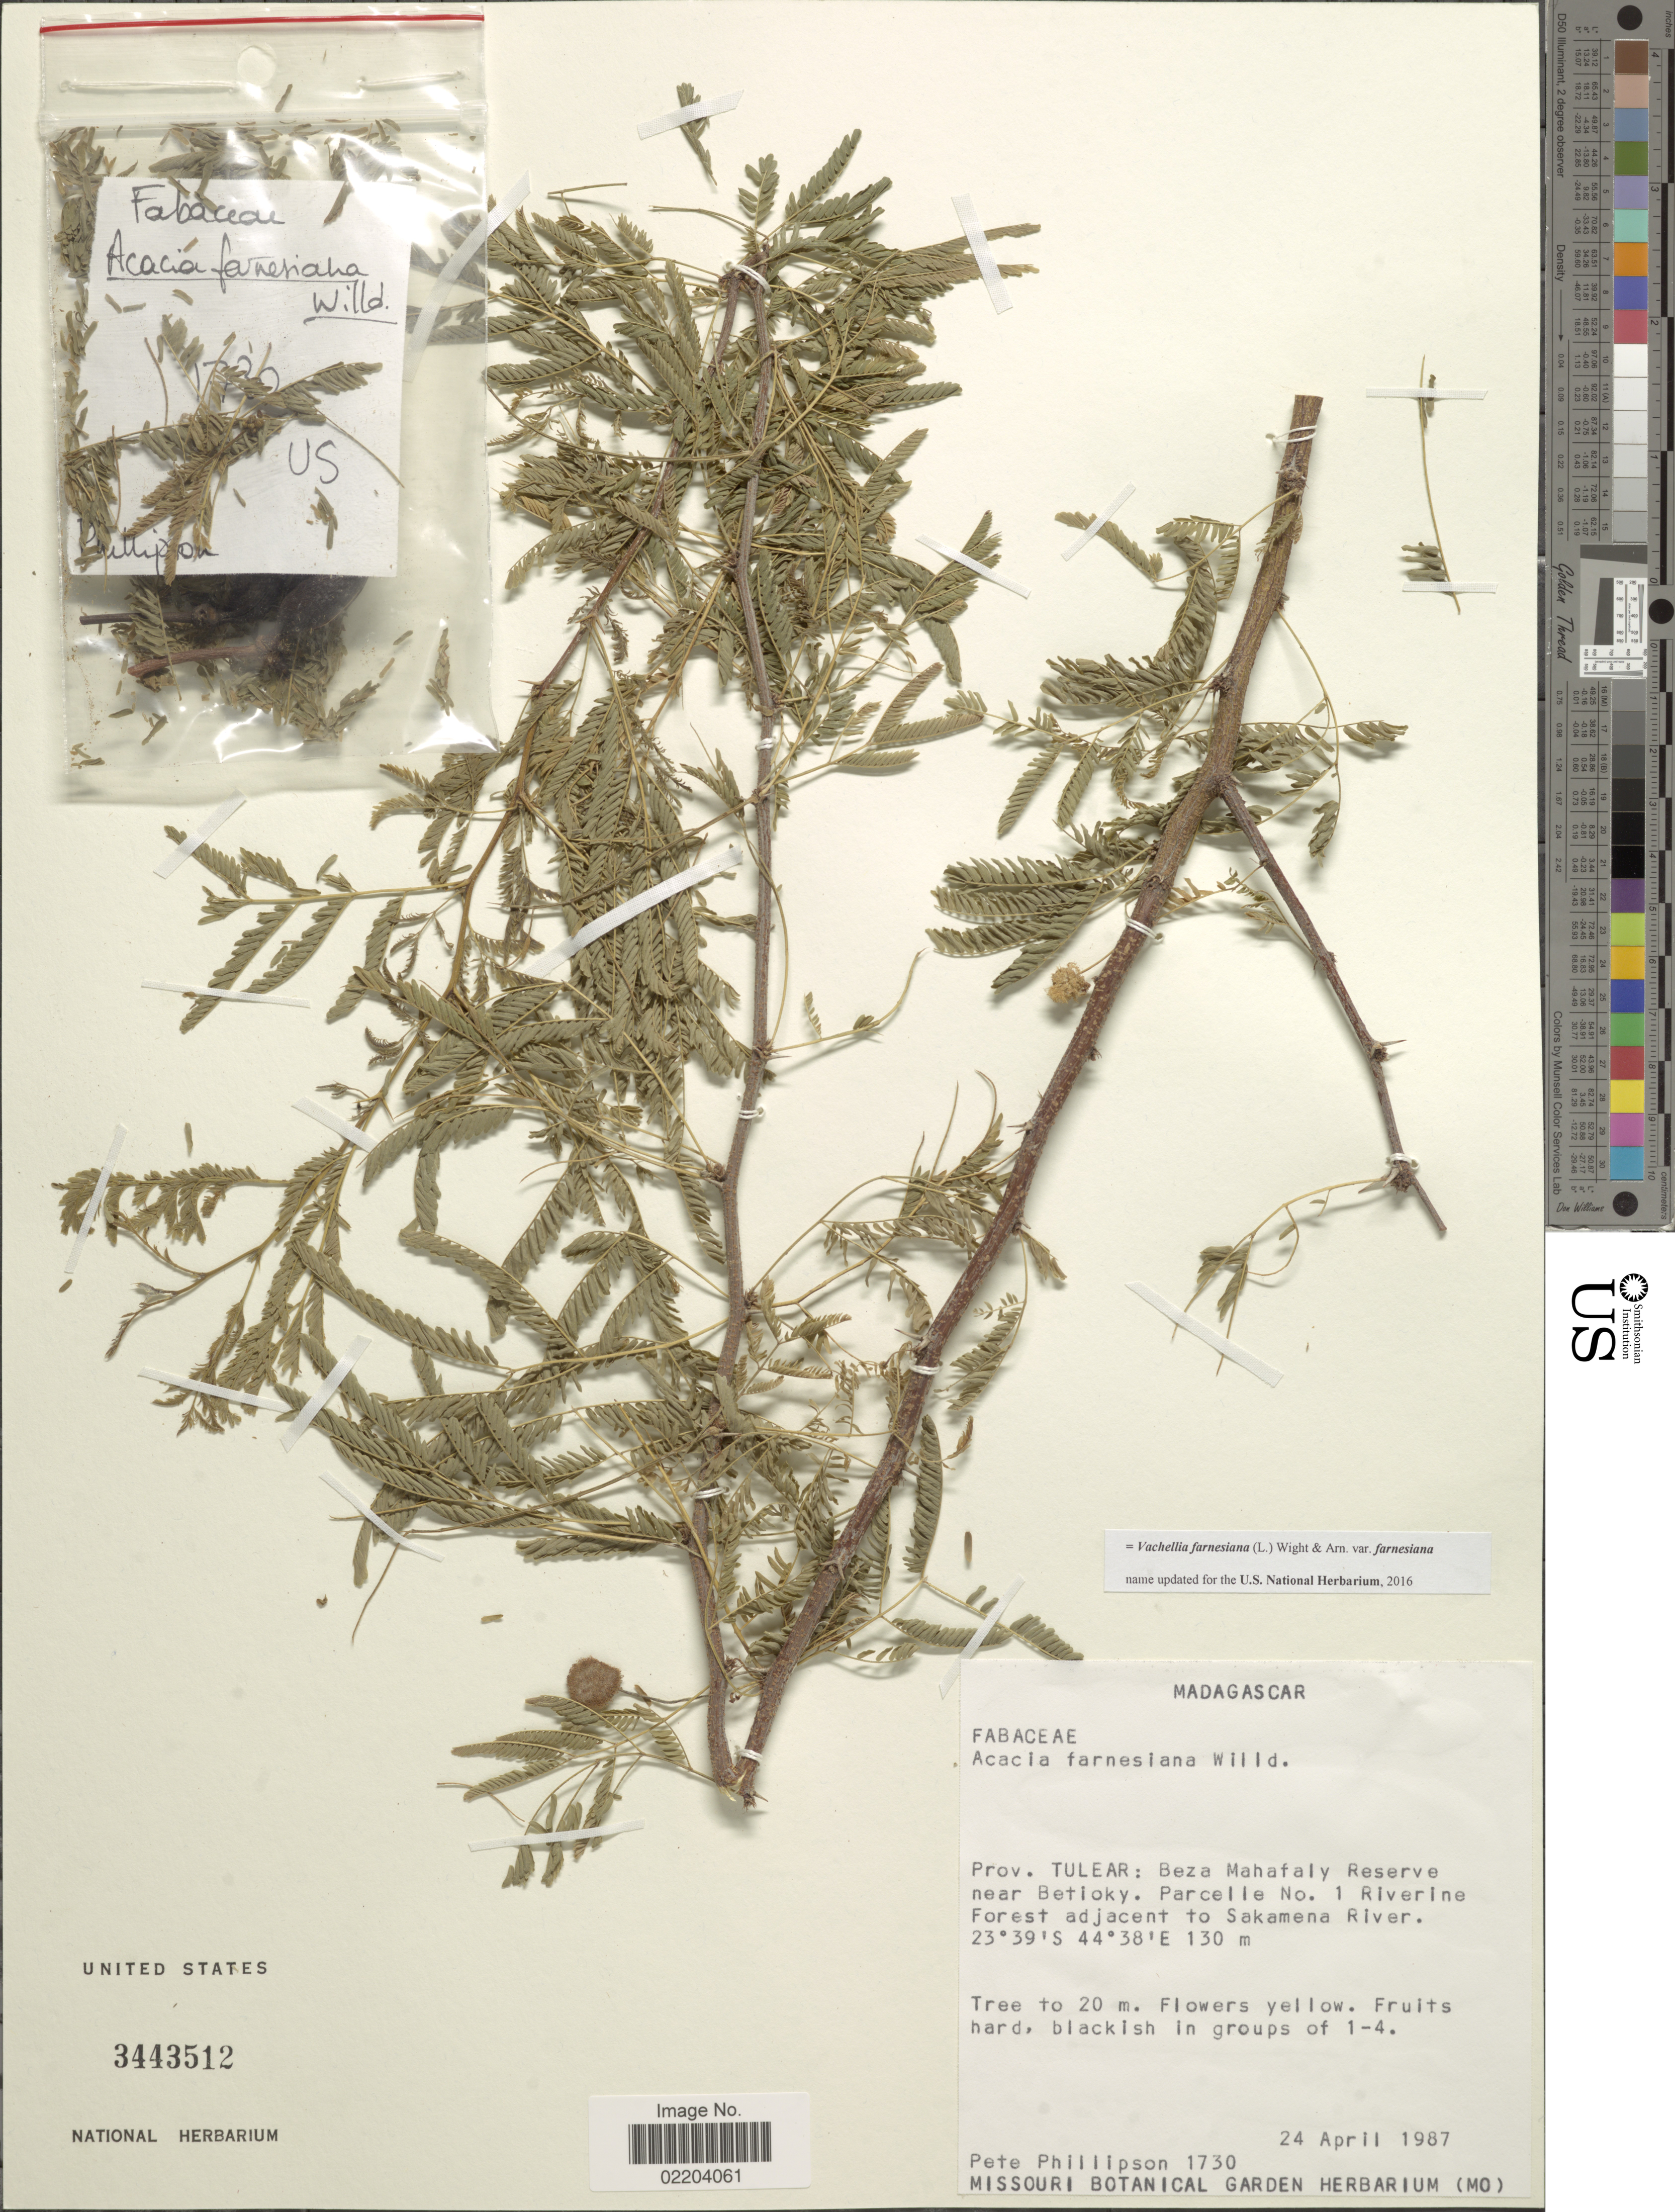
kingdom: Plantae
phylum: Tracheophyta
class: Magnoliopsida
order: Fabales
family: Fabaceae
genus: Vachellia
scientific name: Vachellia farnesiana var. farnesiana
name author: (L.) Wight & Arn.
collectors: P. B. Phillipson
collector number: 1730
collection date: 1987-04-24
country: Madagascar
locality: Prov. Tulear: Beza Mahafaly Reserve near Betioky. Parcelle No. 1 Riverine Forest adjacent to Sakamena River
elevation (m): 130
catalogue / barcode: US 3443512